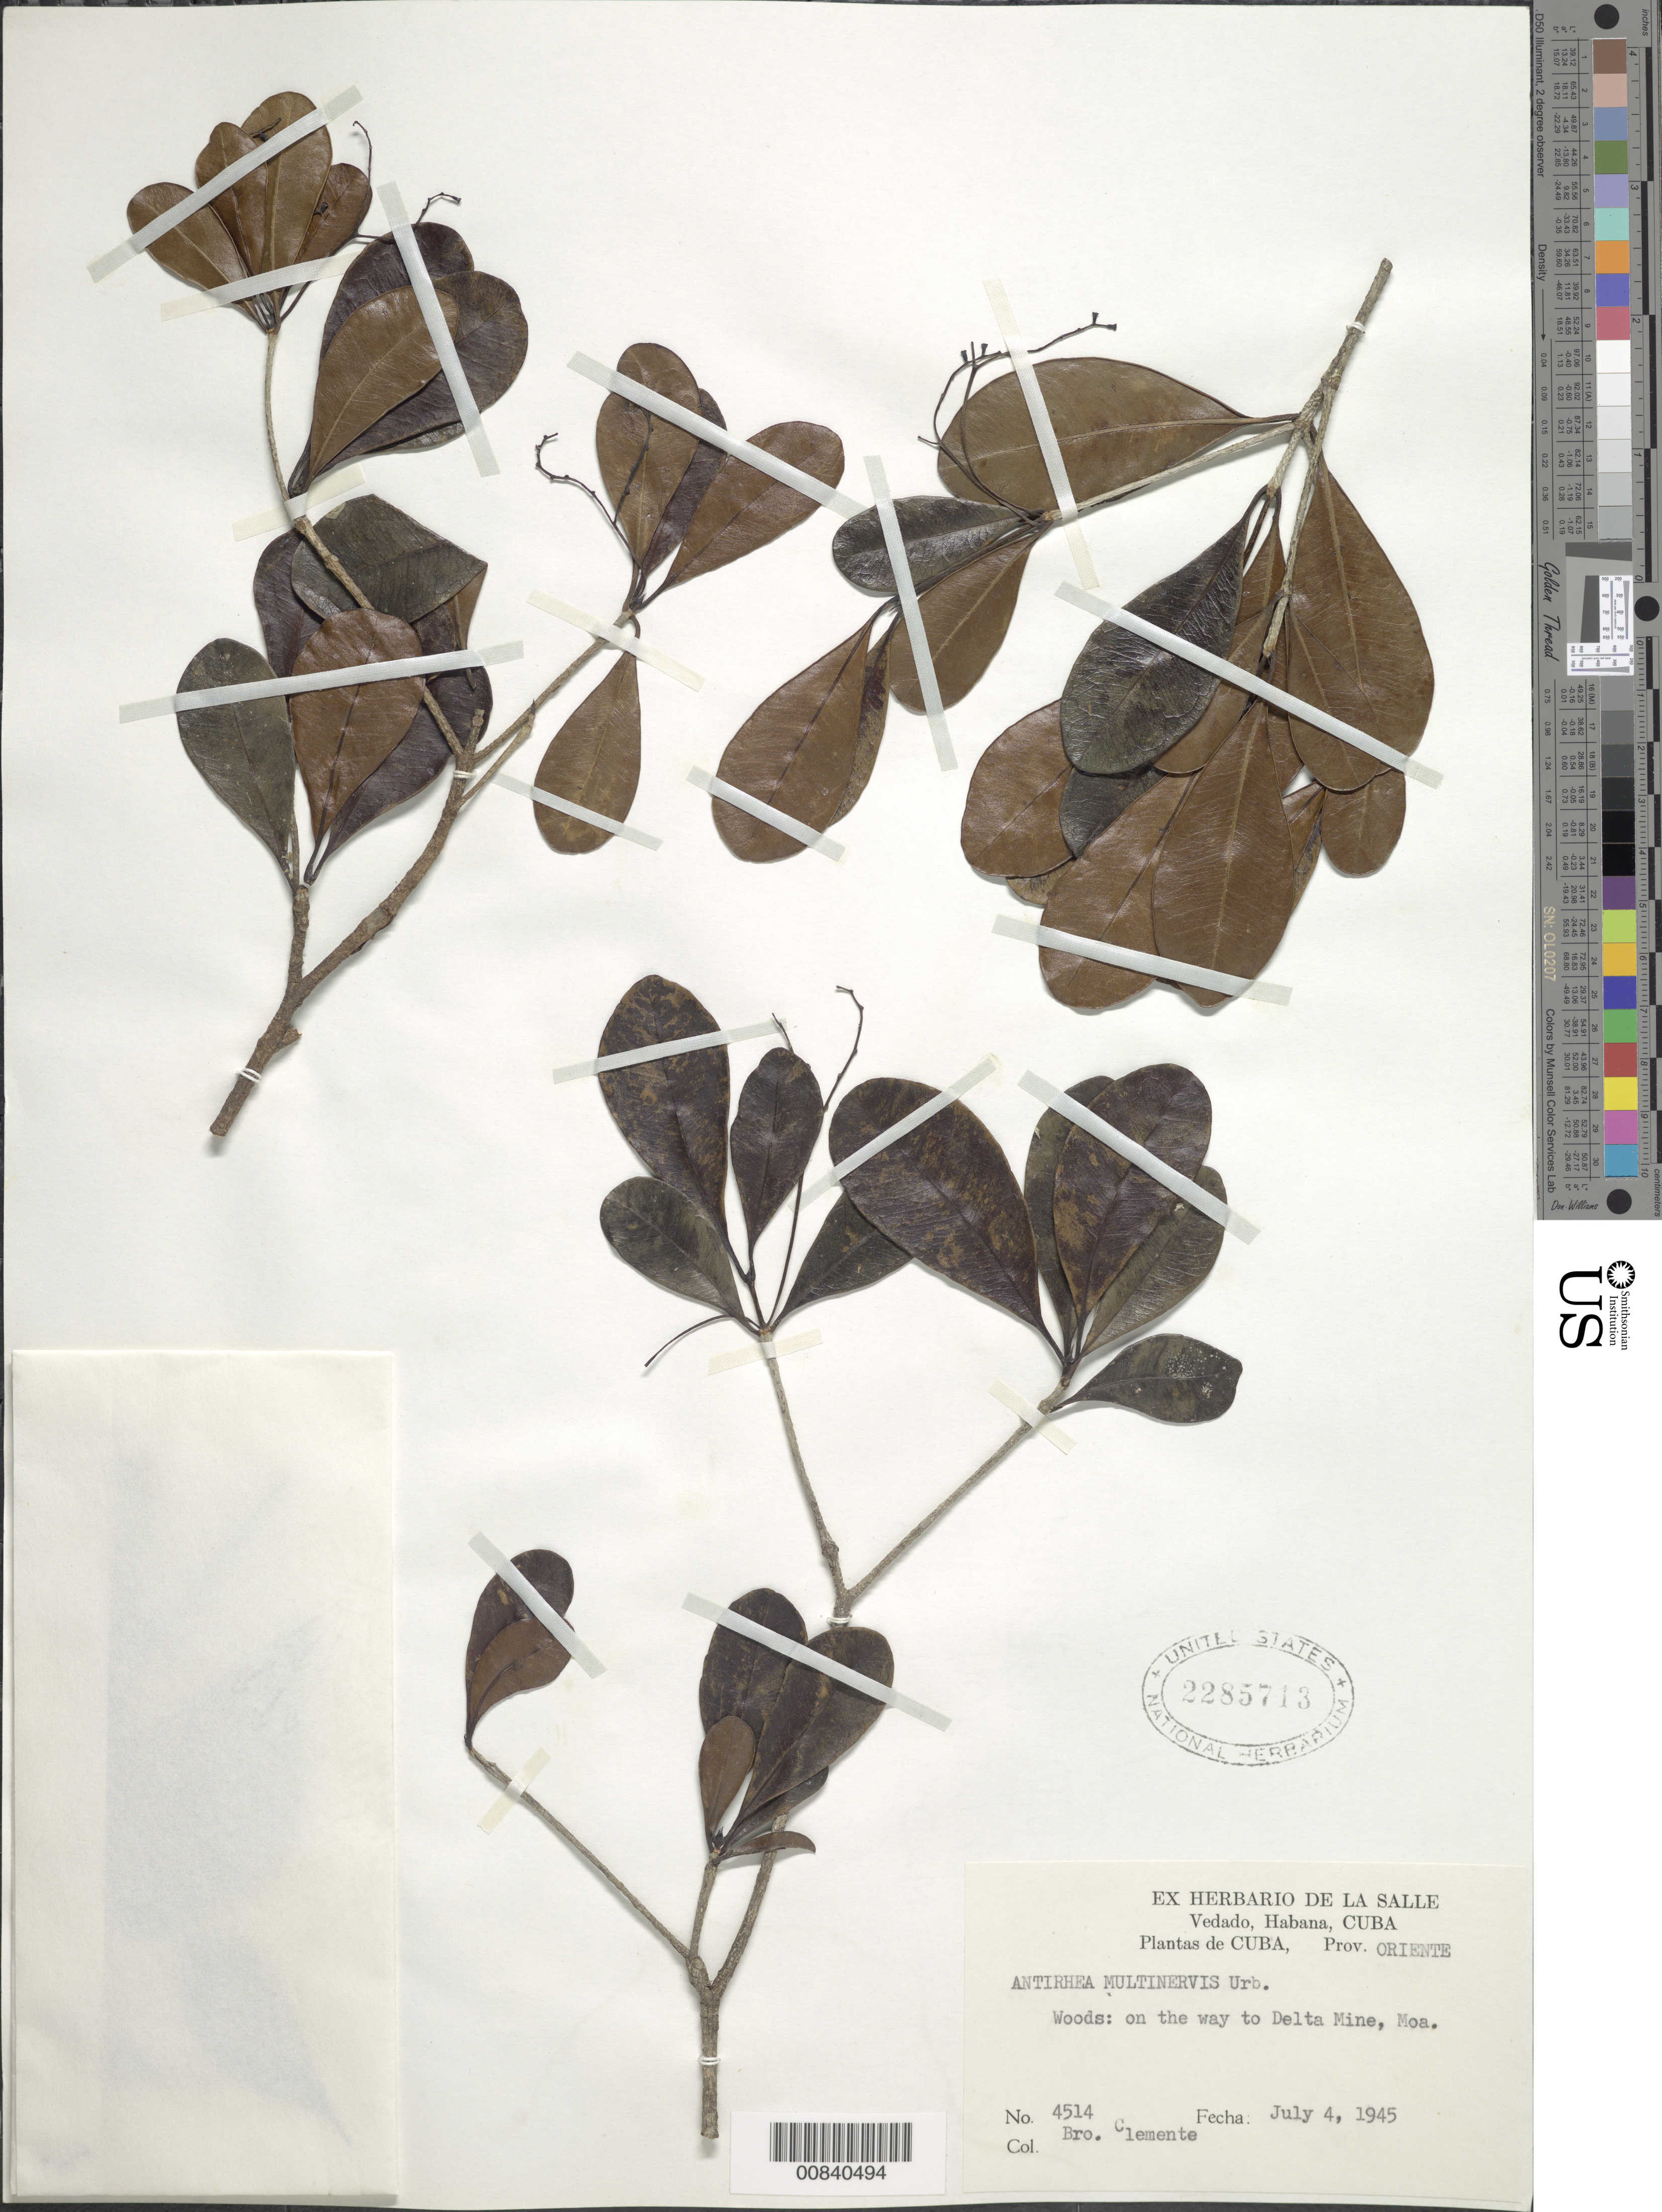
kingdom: Plantae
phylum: Tracheophyta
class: Magnoliopsida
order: Gentianales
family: Rubiaceae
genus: Stenostomum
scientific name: Stenostomum multinerve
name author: (Urb.) Borhidi & Fernández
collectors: Bro. Clemente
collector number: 4514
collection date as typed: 04 Jul 1945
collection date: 1945-07-04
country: Cuba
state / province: Oriente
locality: On way to Delta Mine, Moa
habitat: Woods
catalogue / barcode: US 2285713